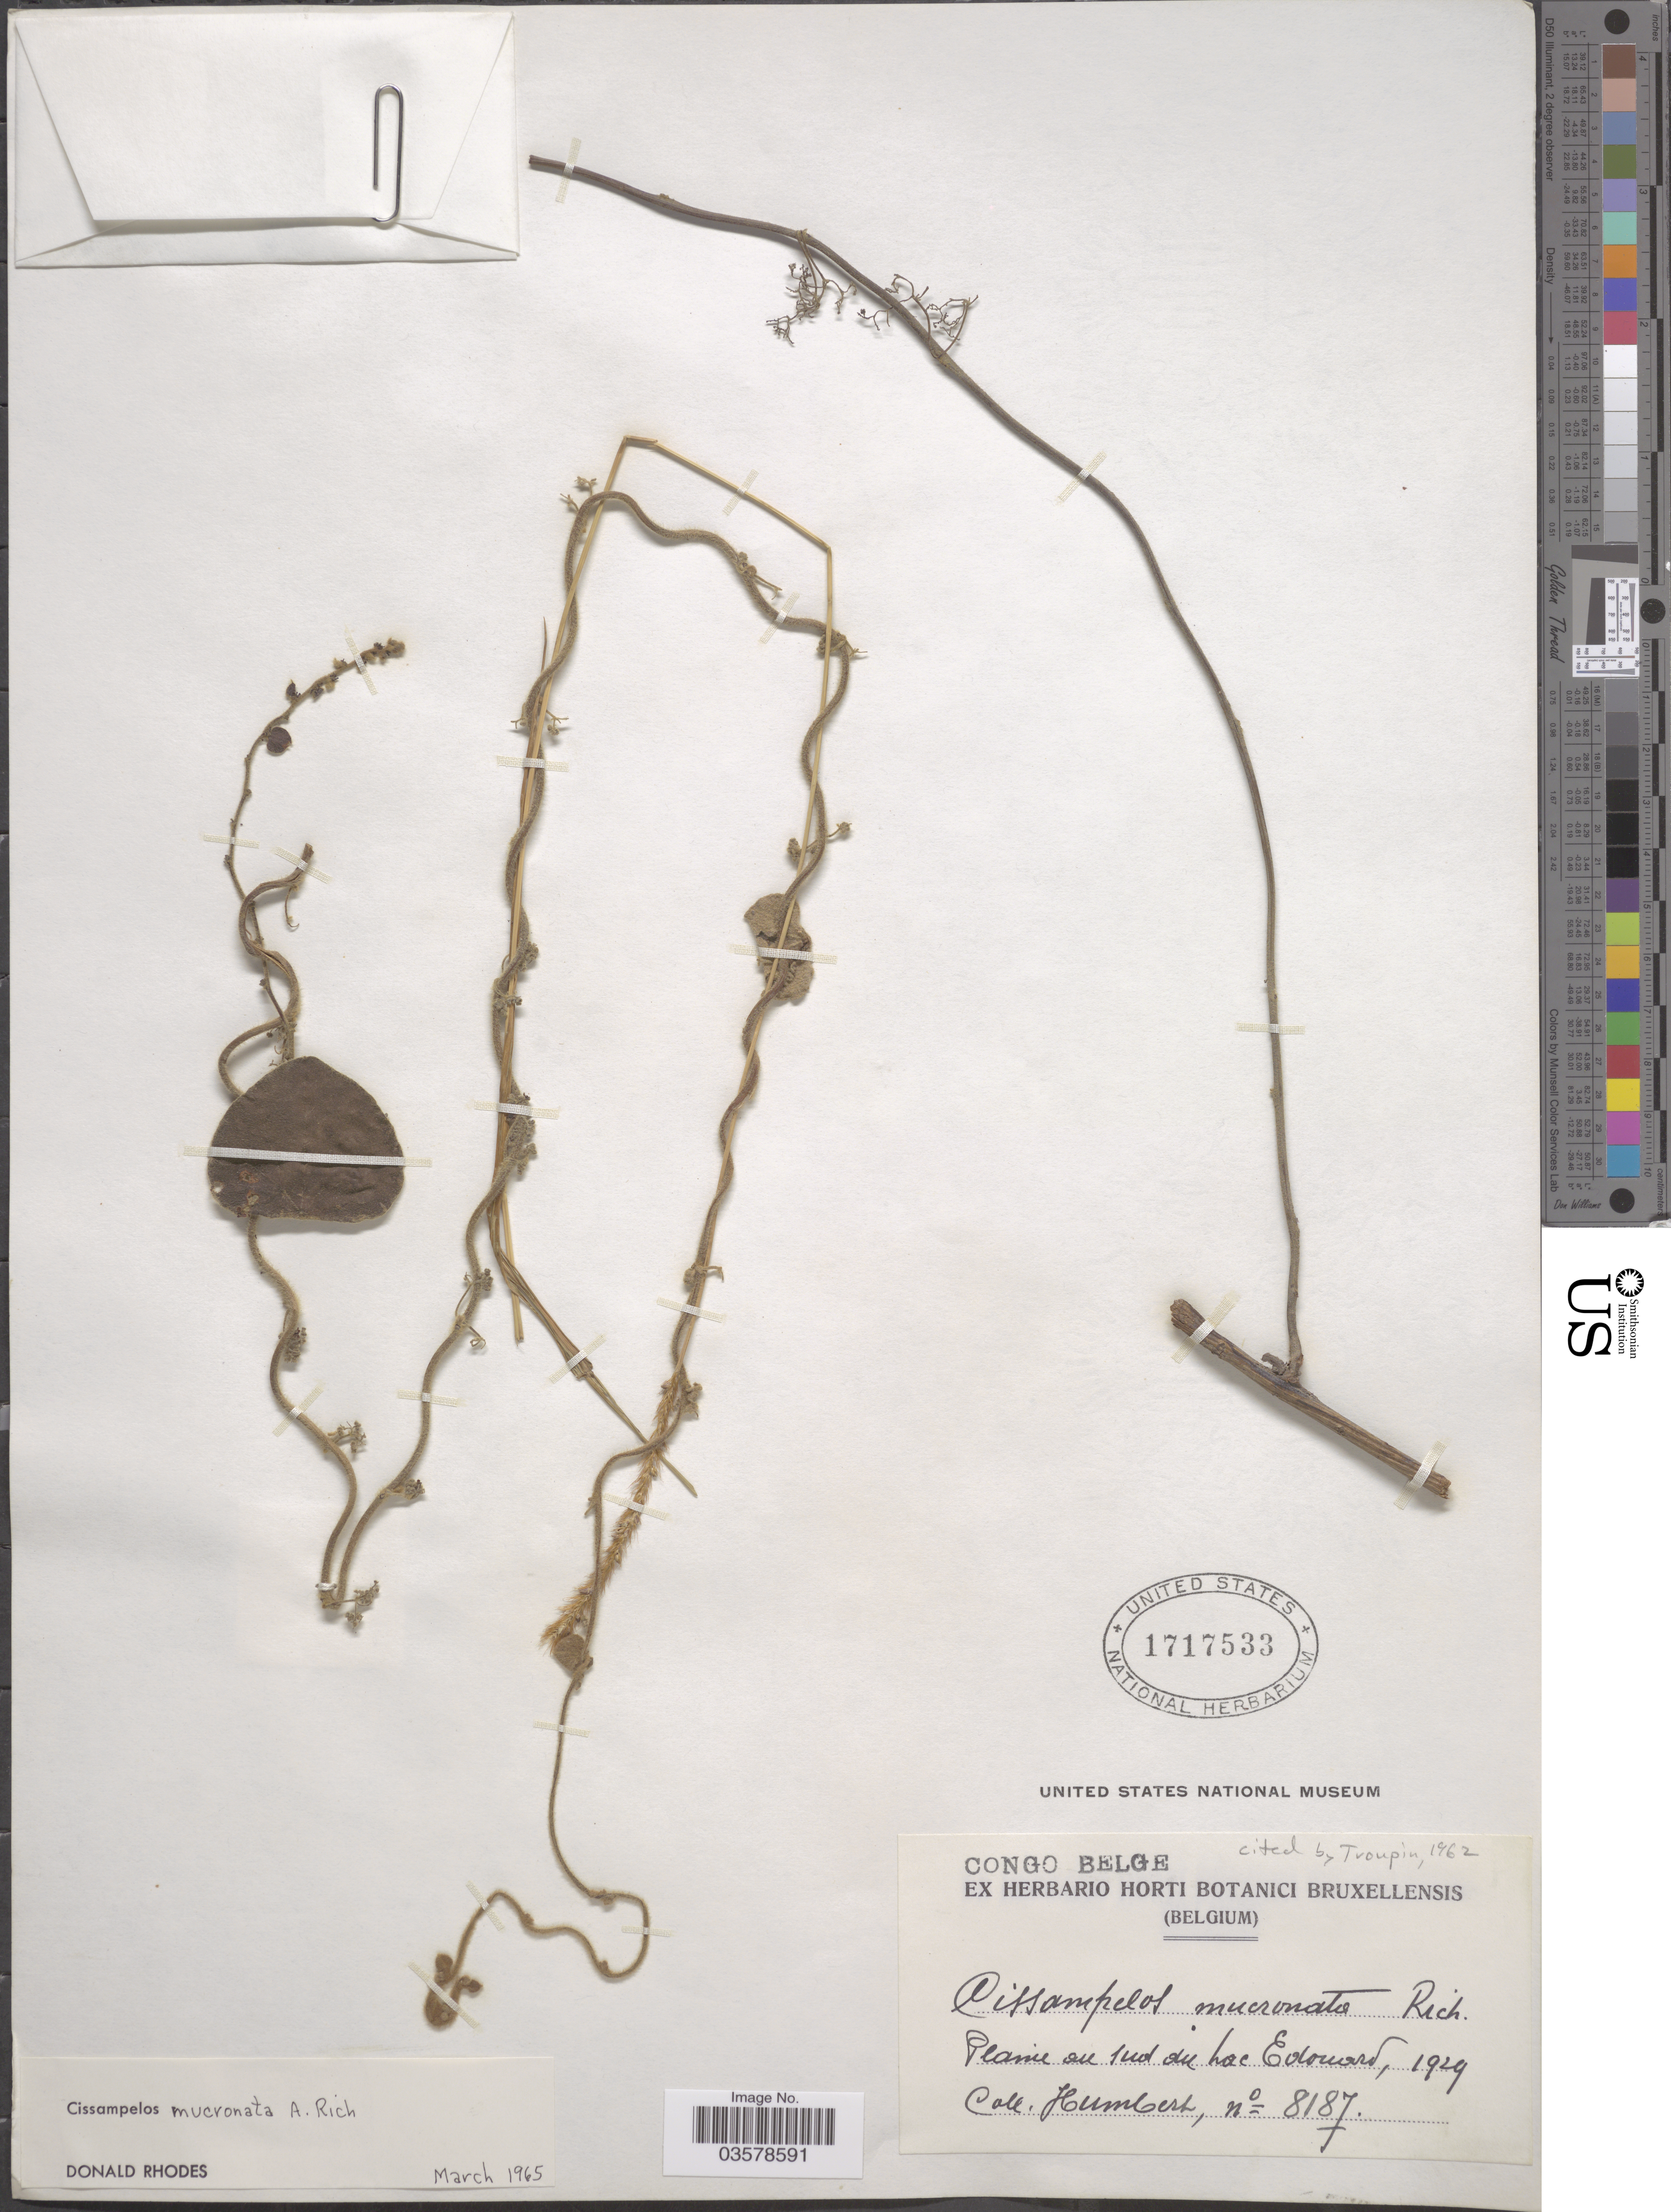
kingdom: Plantae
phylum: Tracheophyta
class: Magnoliopsida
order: Ranunculales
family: Menispermaceae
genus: Cissampelos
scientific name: Cissampelos mucronata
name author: A. Rich.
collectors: -- Humbert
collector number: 8187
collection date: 1929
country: Congo, Democratic Republic of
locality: Congo Belge. Plaine au sud du Lac Edouard.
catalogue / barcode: US 1717533